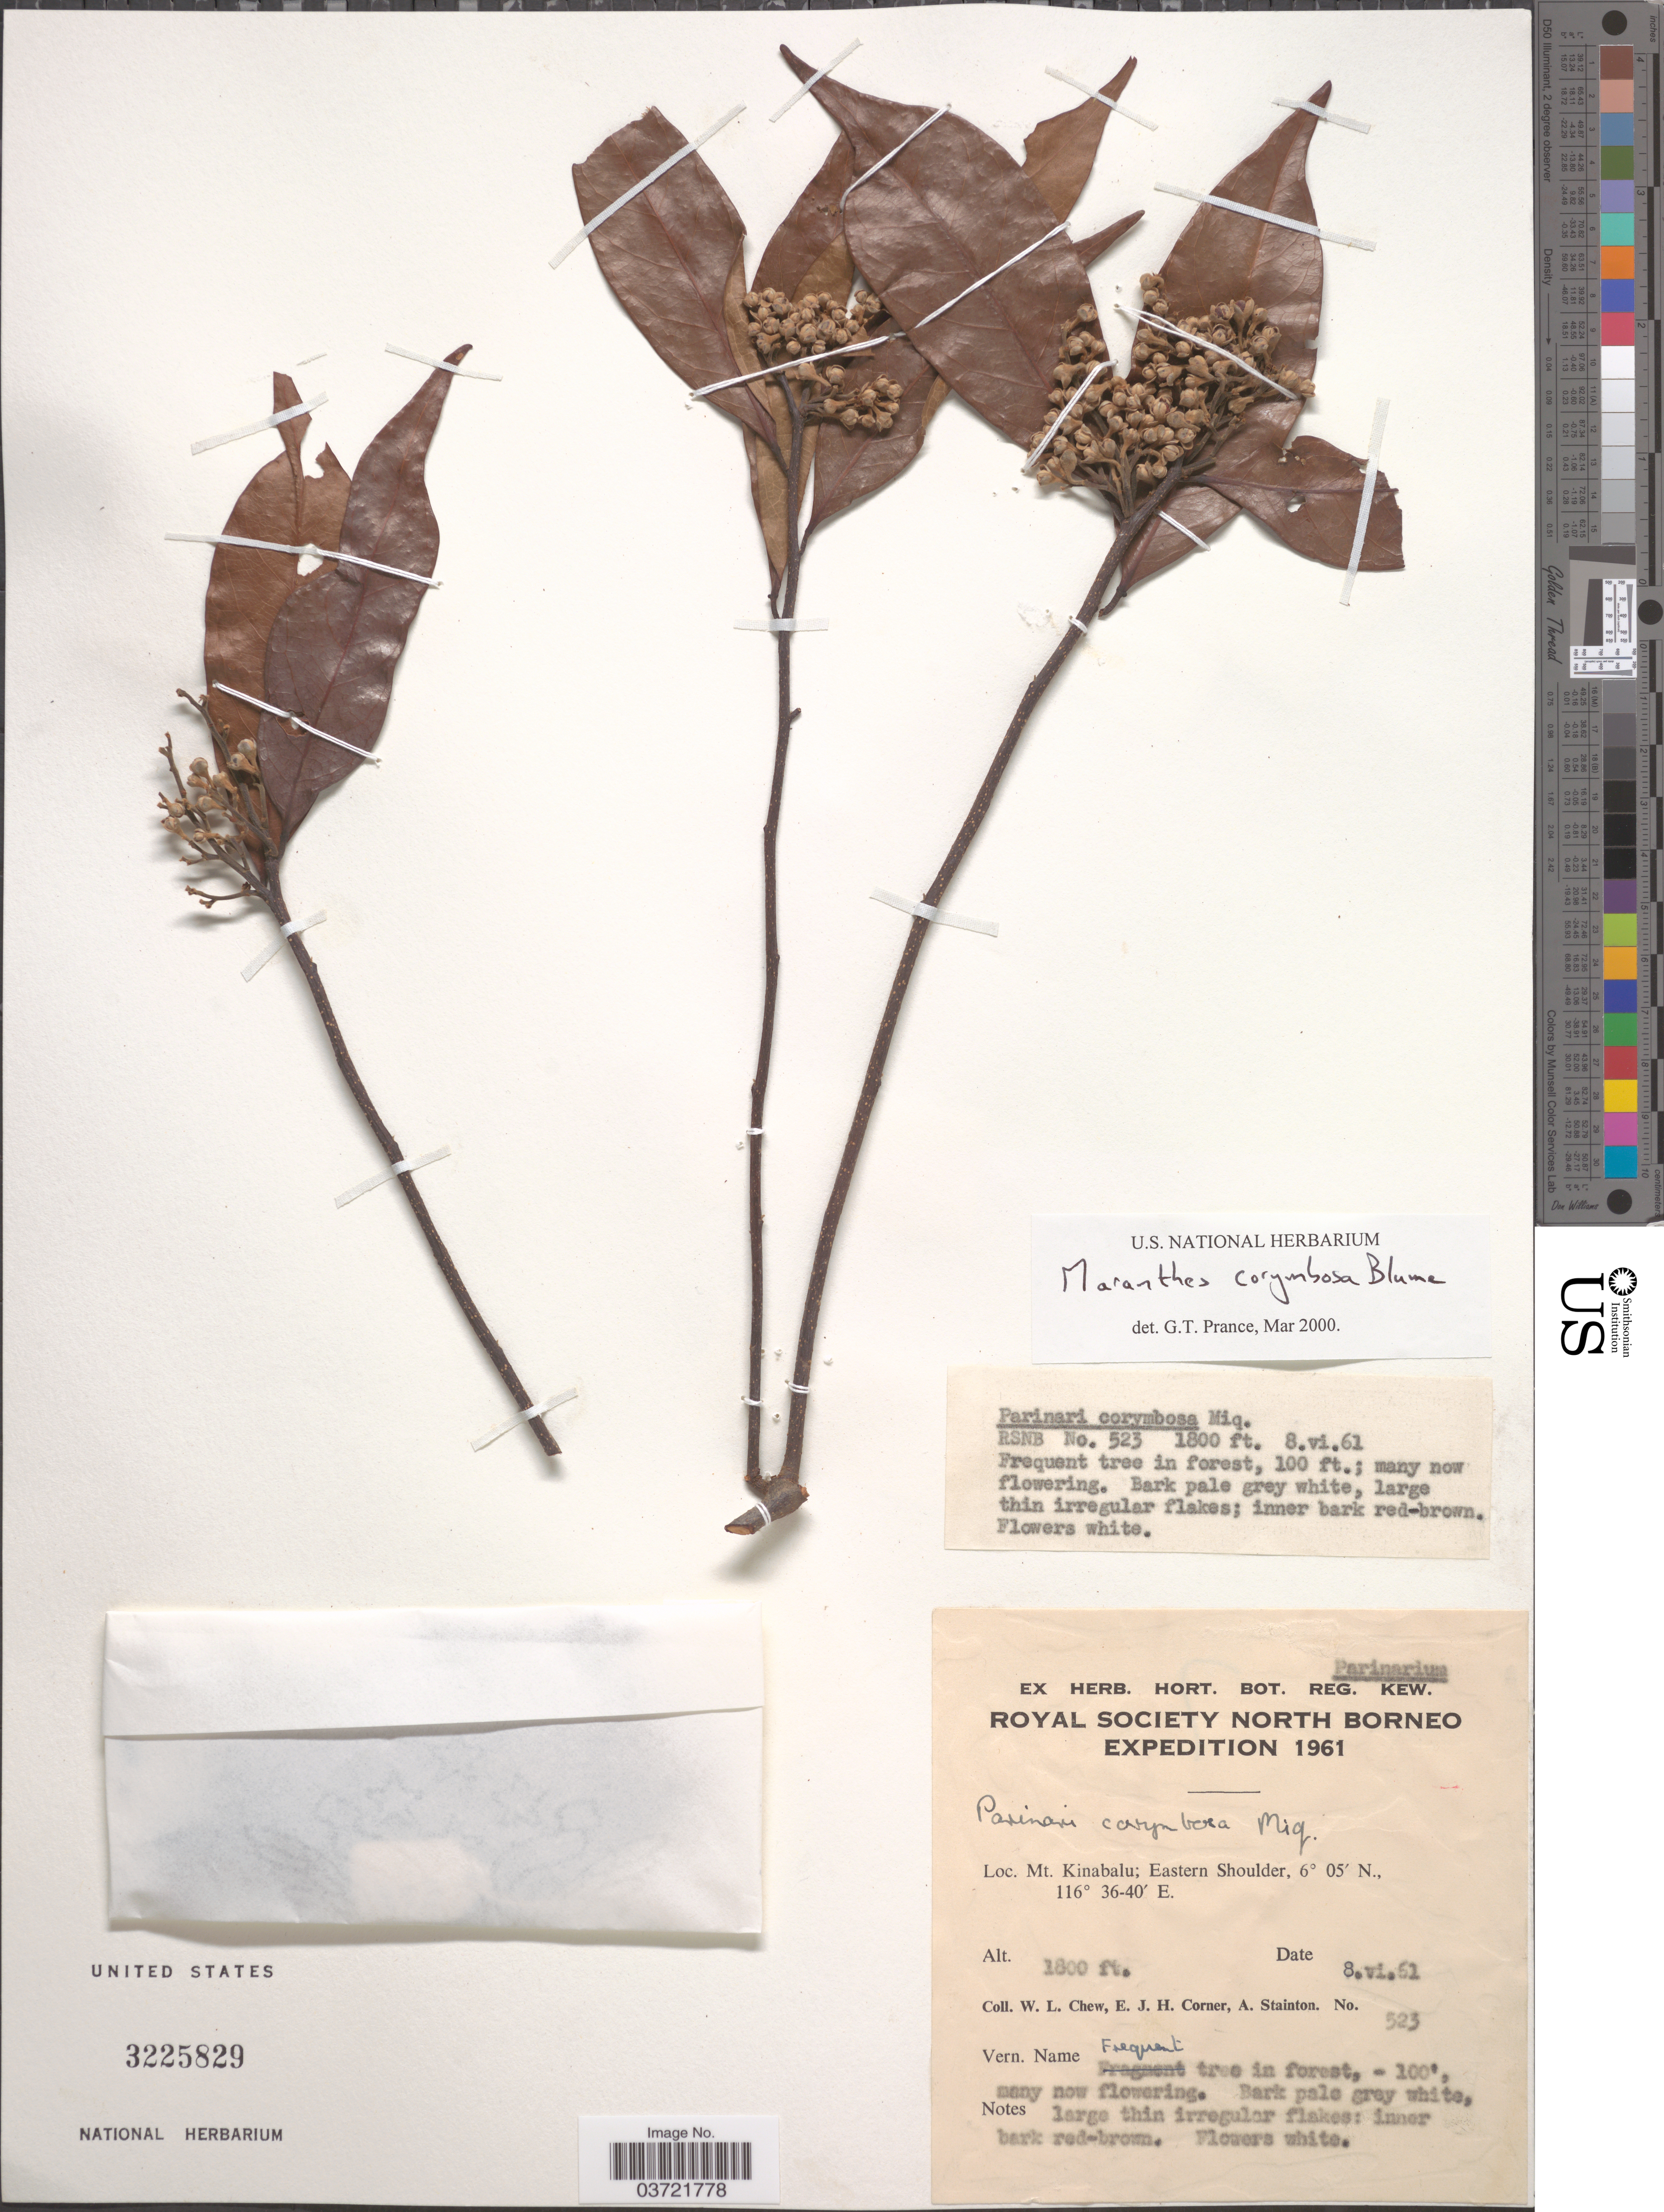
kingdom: Plantae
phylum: Tracheophyta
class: Magnoliopsida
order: Malpighiales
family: Chrysobalanaceae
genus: Maranthes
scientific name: Maranthes corymbosa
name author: Blume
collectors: W. Chew, E. Corner & A. Stainton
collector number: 523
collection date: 1961-06-08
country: Malaysia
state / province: Sabah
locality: North Borneo. Mt. Kinabalu; Eastern Shoulder.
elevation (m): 549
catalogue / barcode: US 3225829